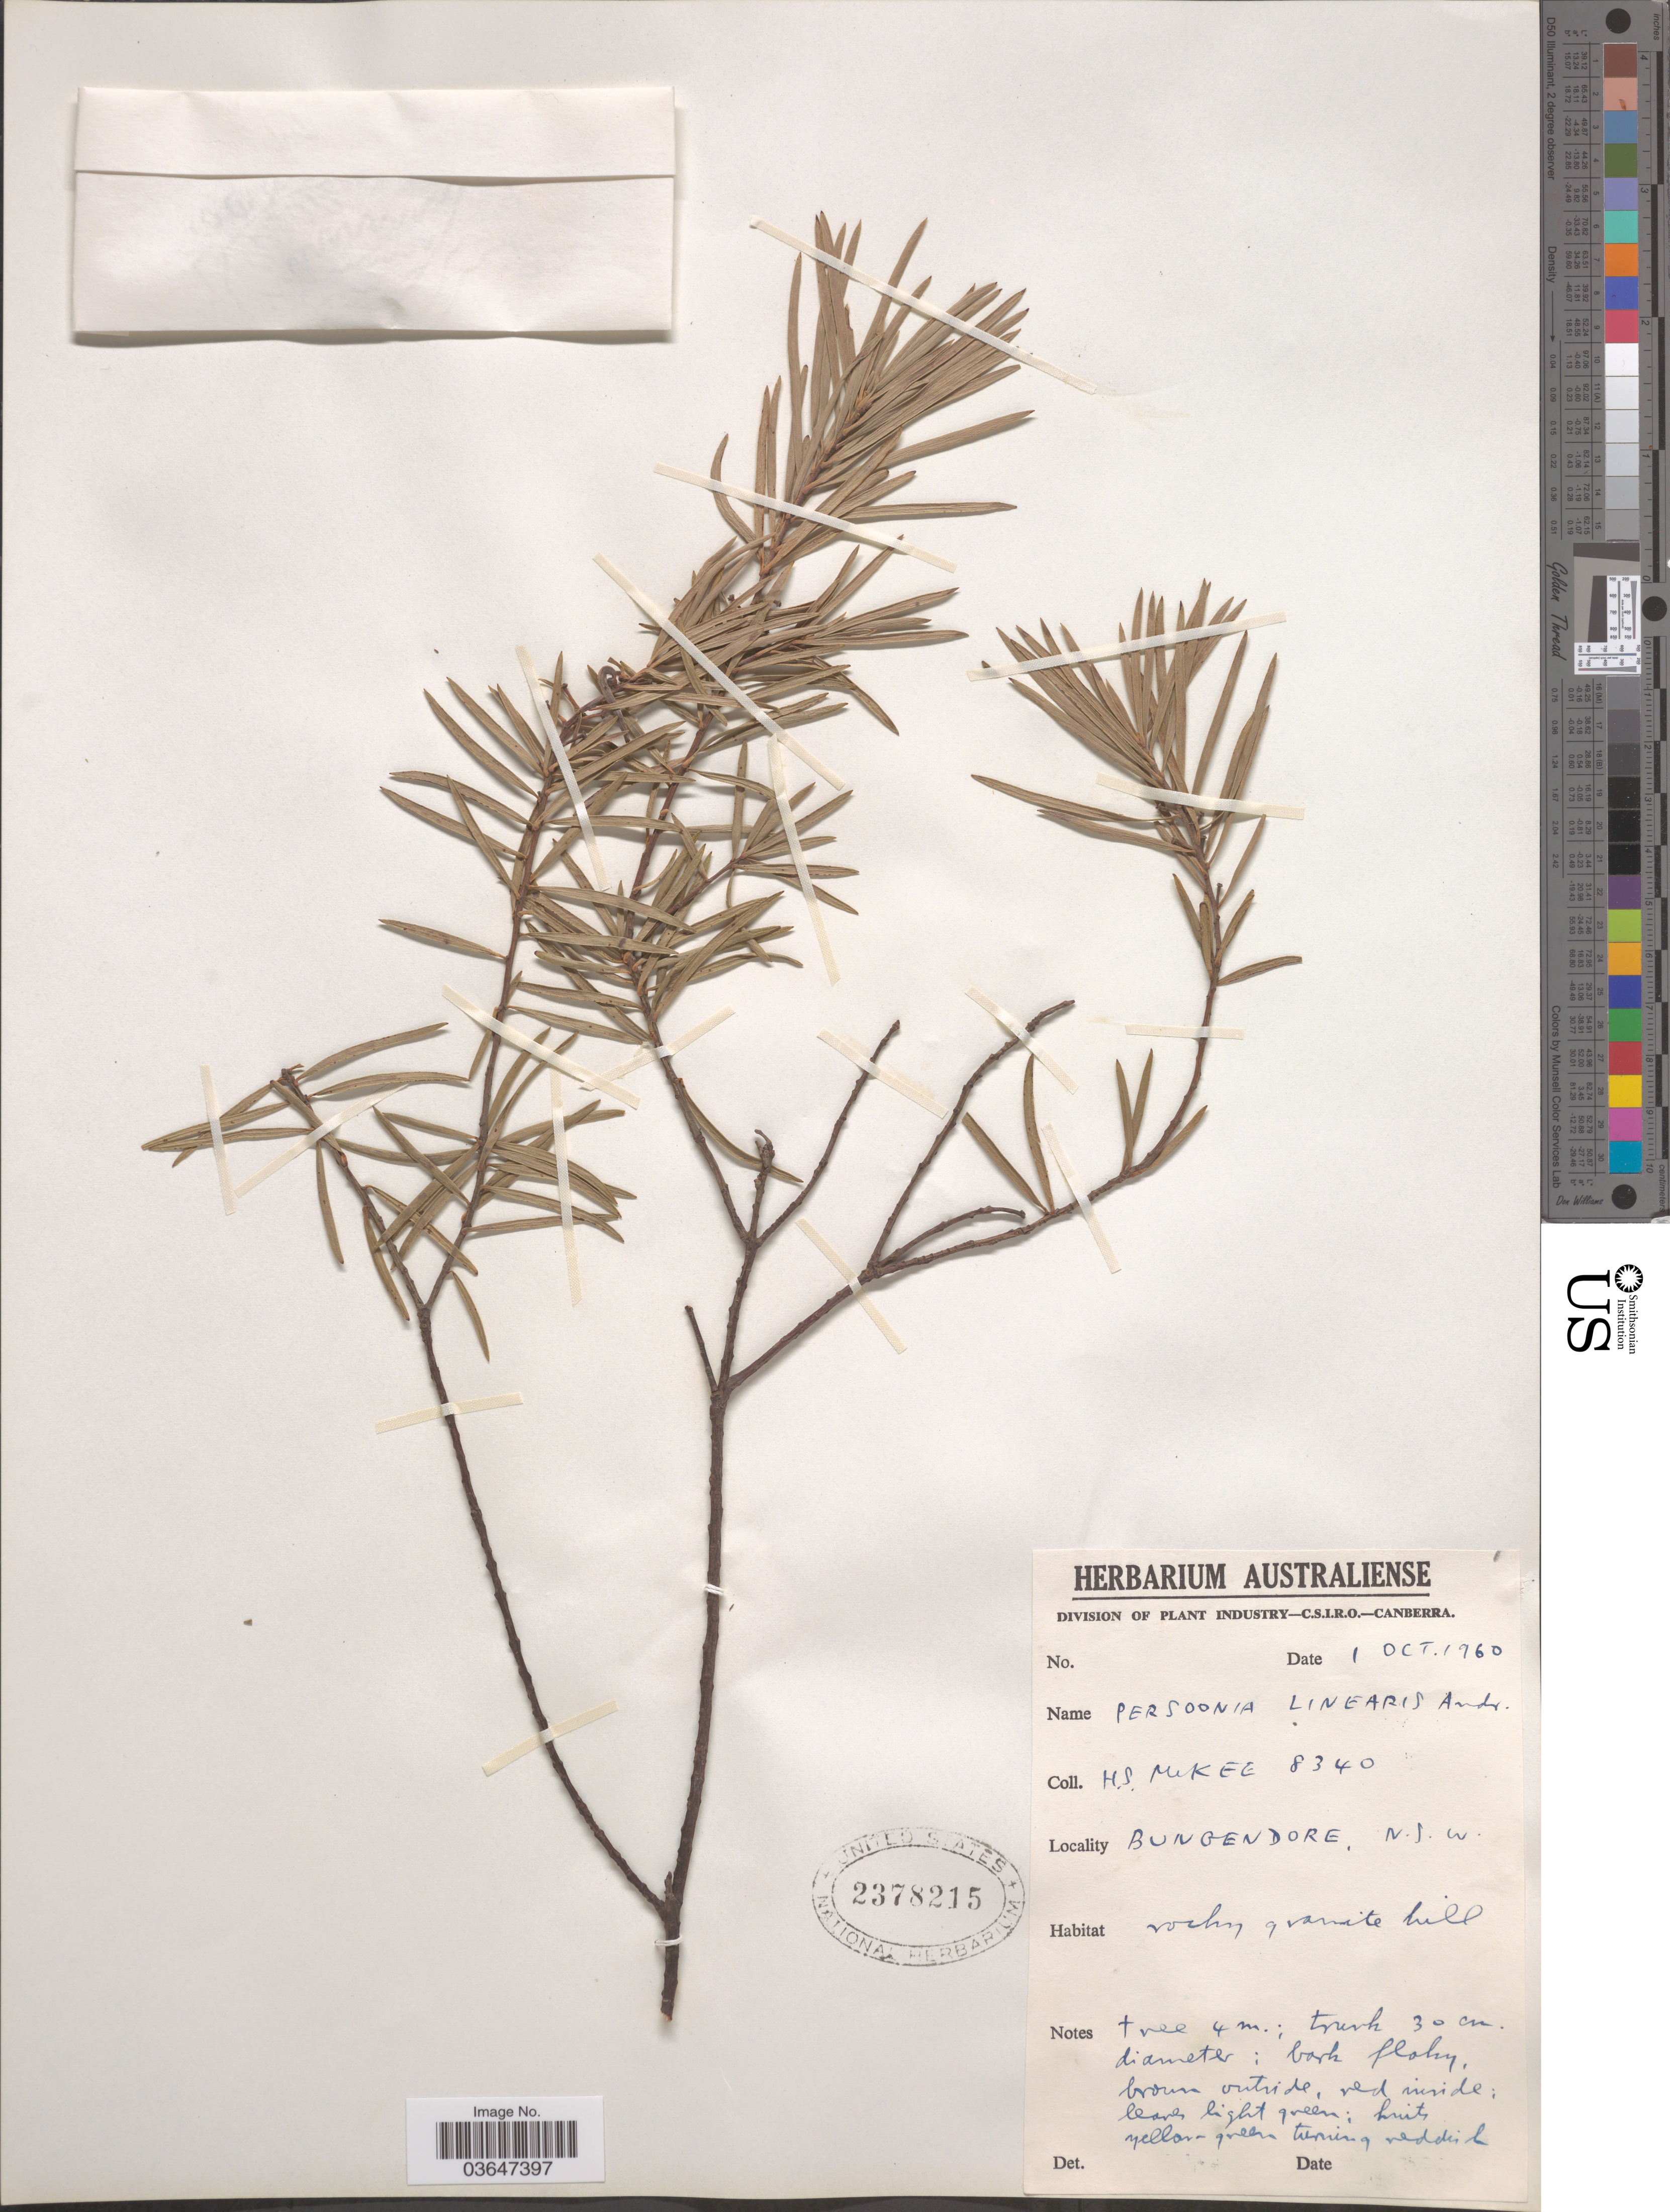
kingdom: Plantae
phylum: Tracheophyta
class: Magnoliopsida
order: Proteales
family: Proteaceae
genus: Persoonia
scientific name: Persoonia linearis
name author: Andrews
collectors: H. S. McKee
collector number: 8340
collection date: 1960-10-01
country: Australia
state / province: New South Wales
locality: Bungendore.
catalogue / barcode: US 2378215